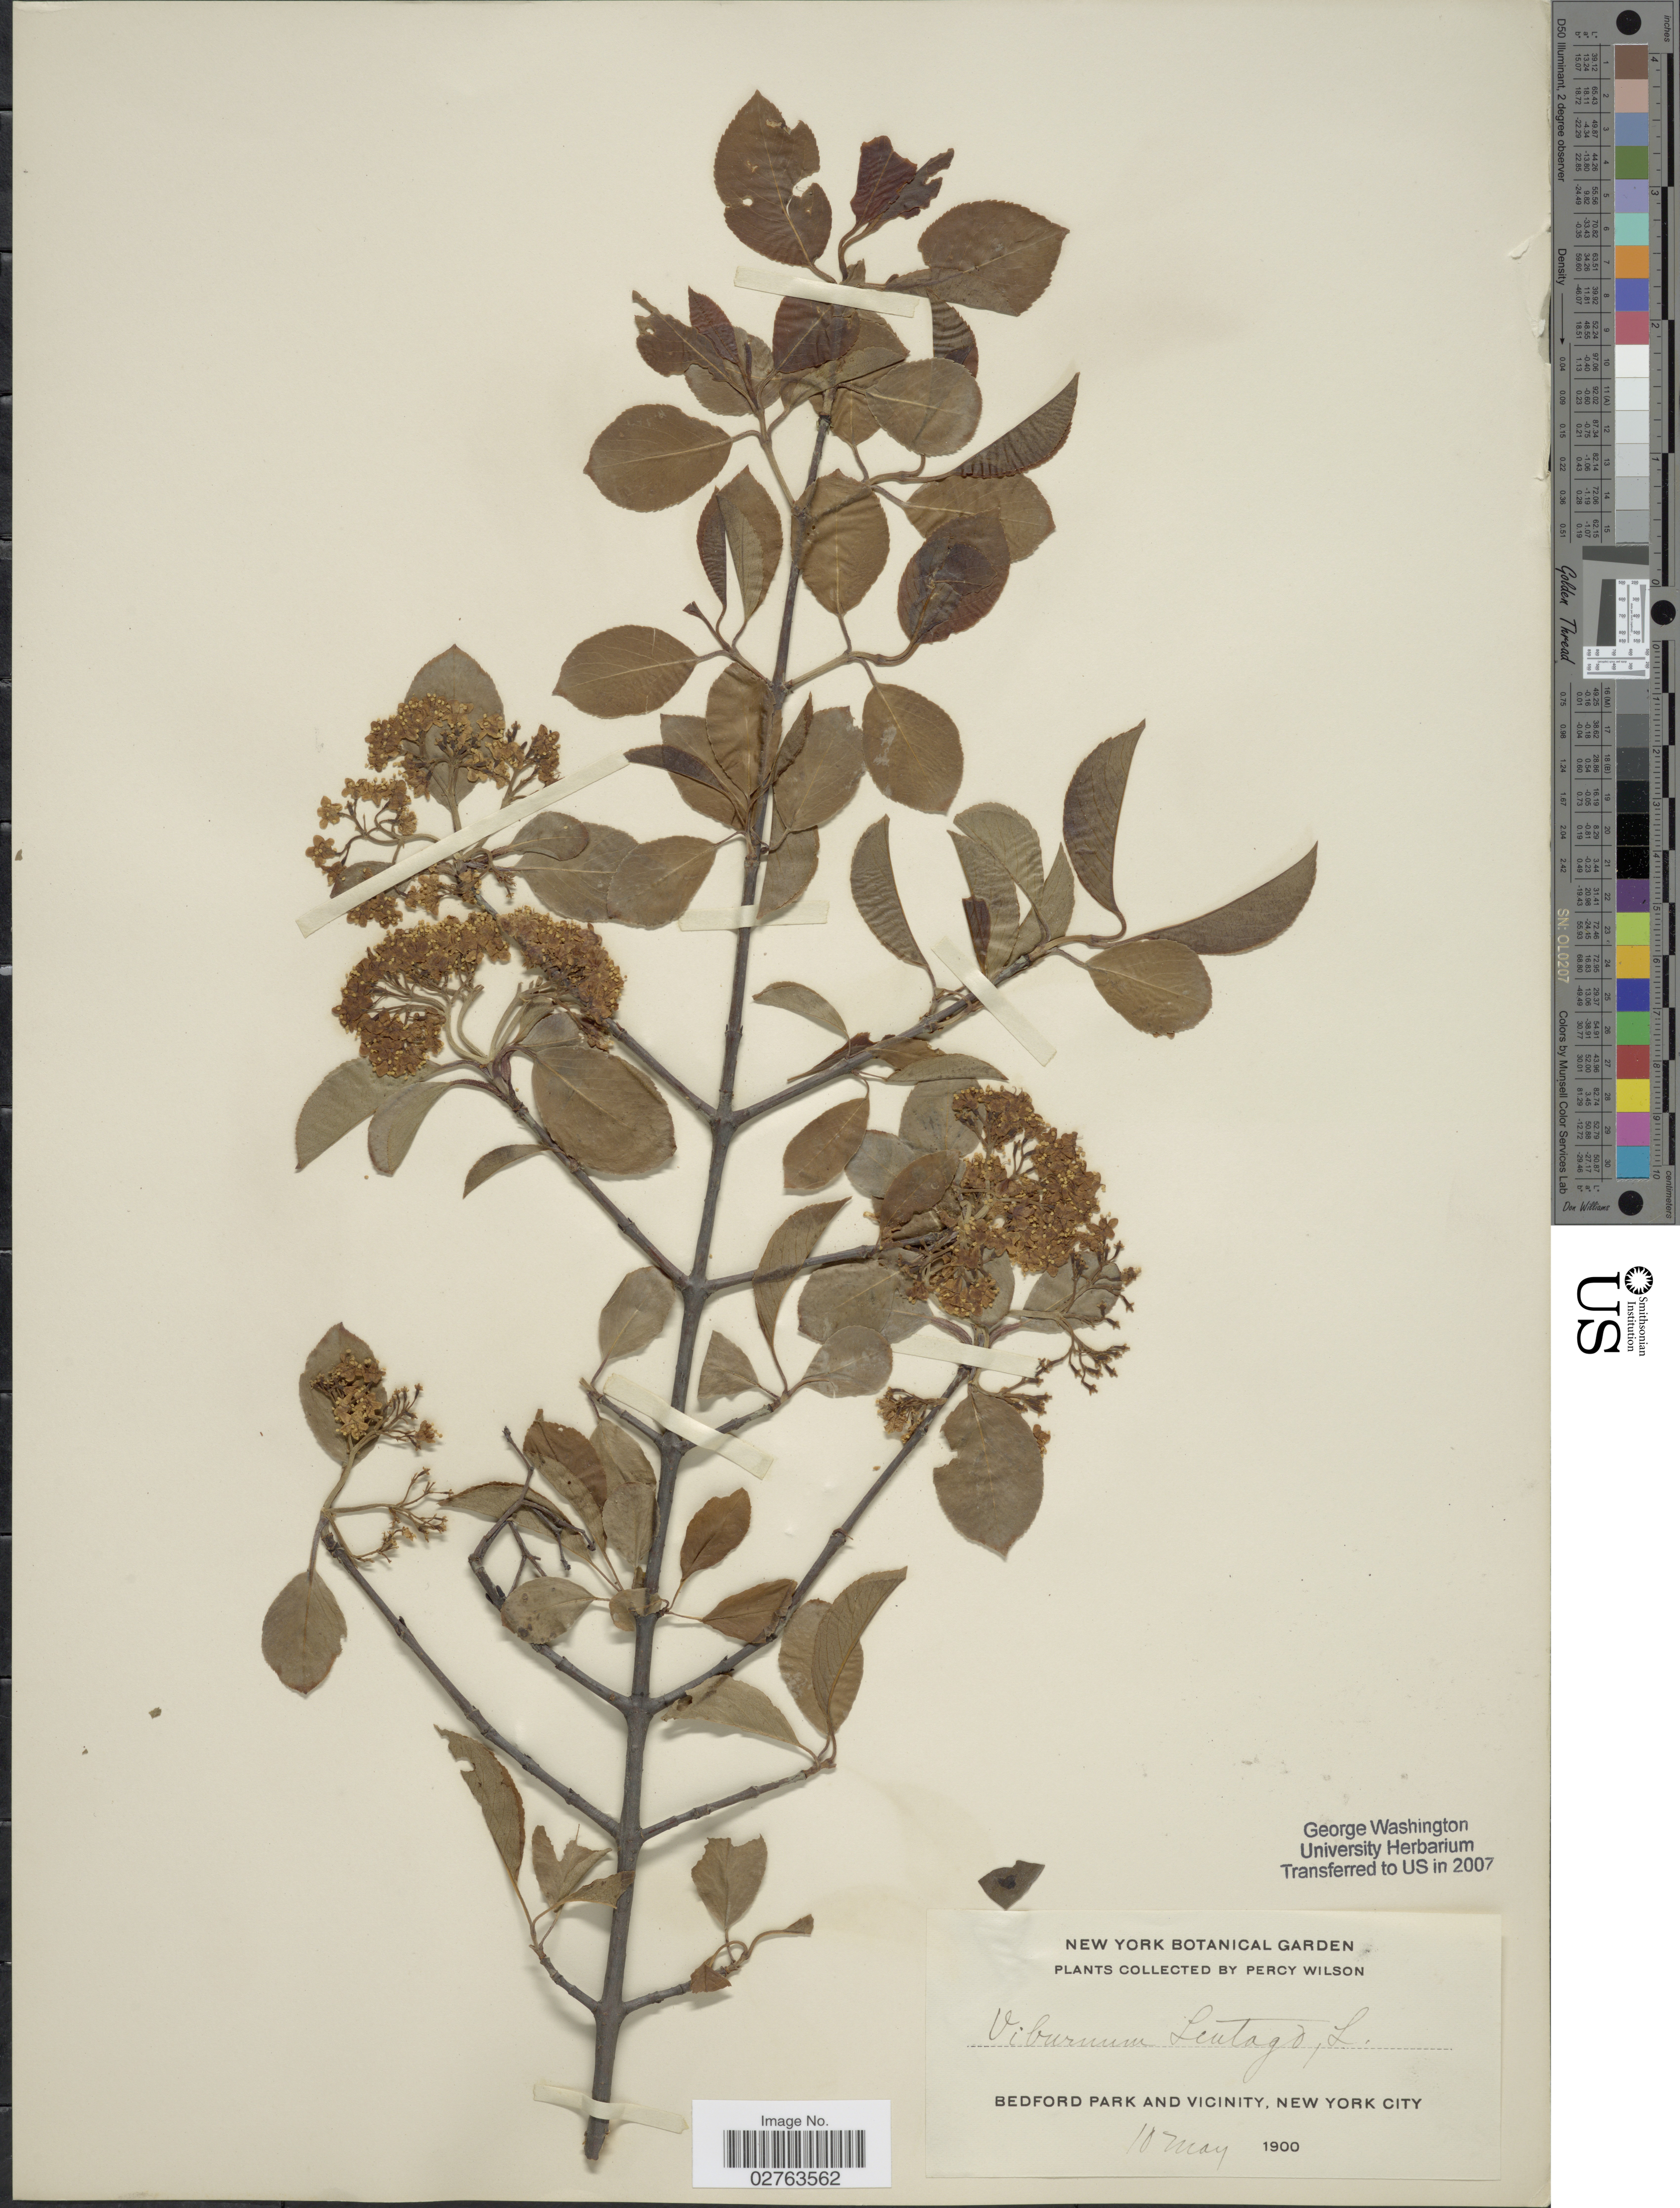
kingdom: Plantae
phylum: Tracheophyta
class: Magnoliopsida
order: Dipsacales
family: Viburnaceae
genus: Viburnum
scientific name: Viburnum lentago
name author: L.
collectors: P. Wilson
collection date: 1900-05-10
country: United States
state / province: New York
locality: Bedford park and vicinity, New York City.